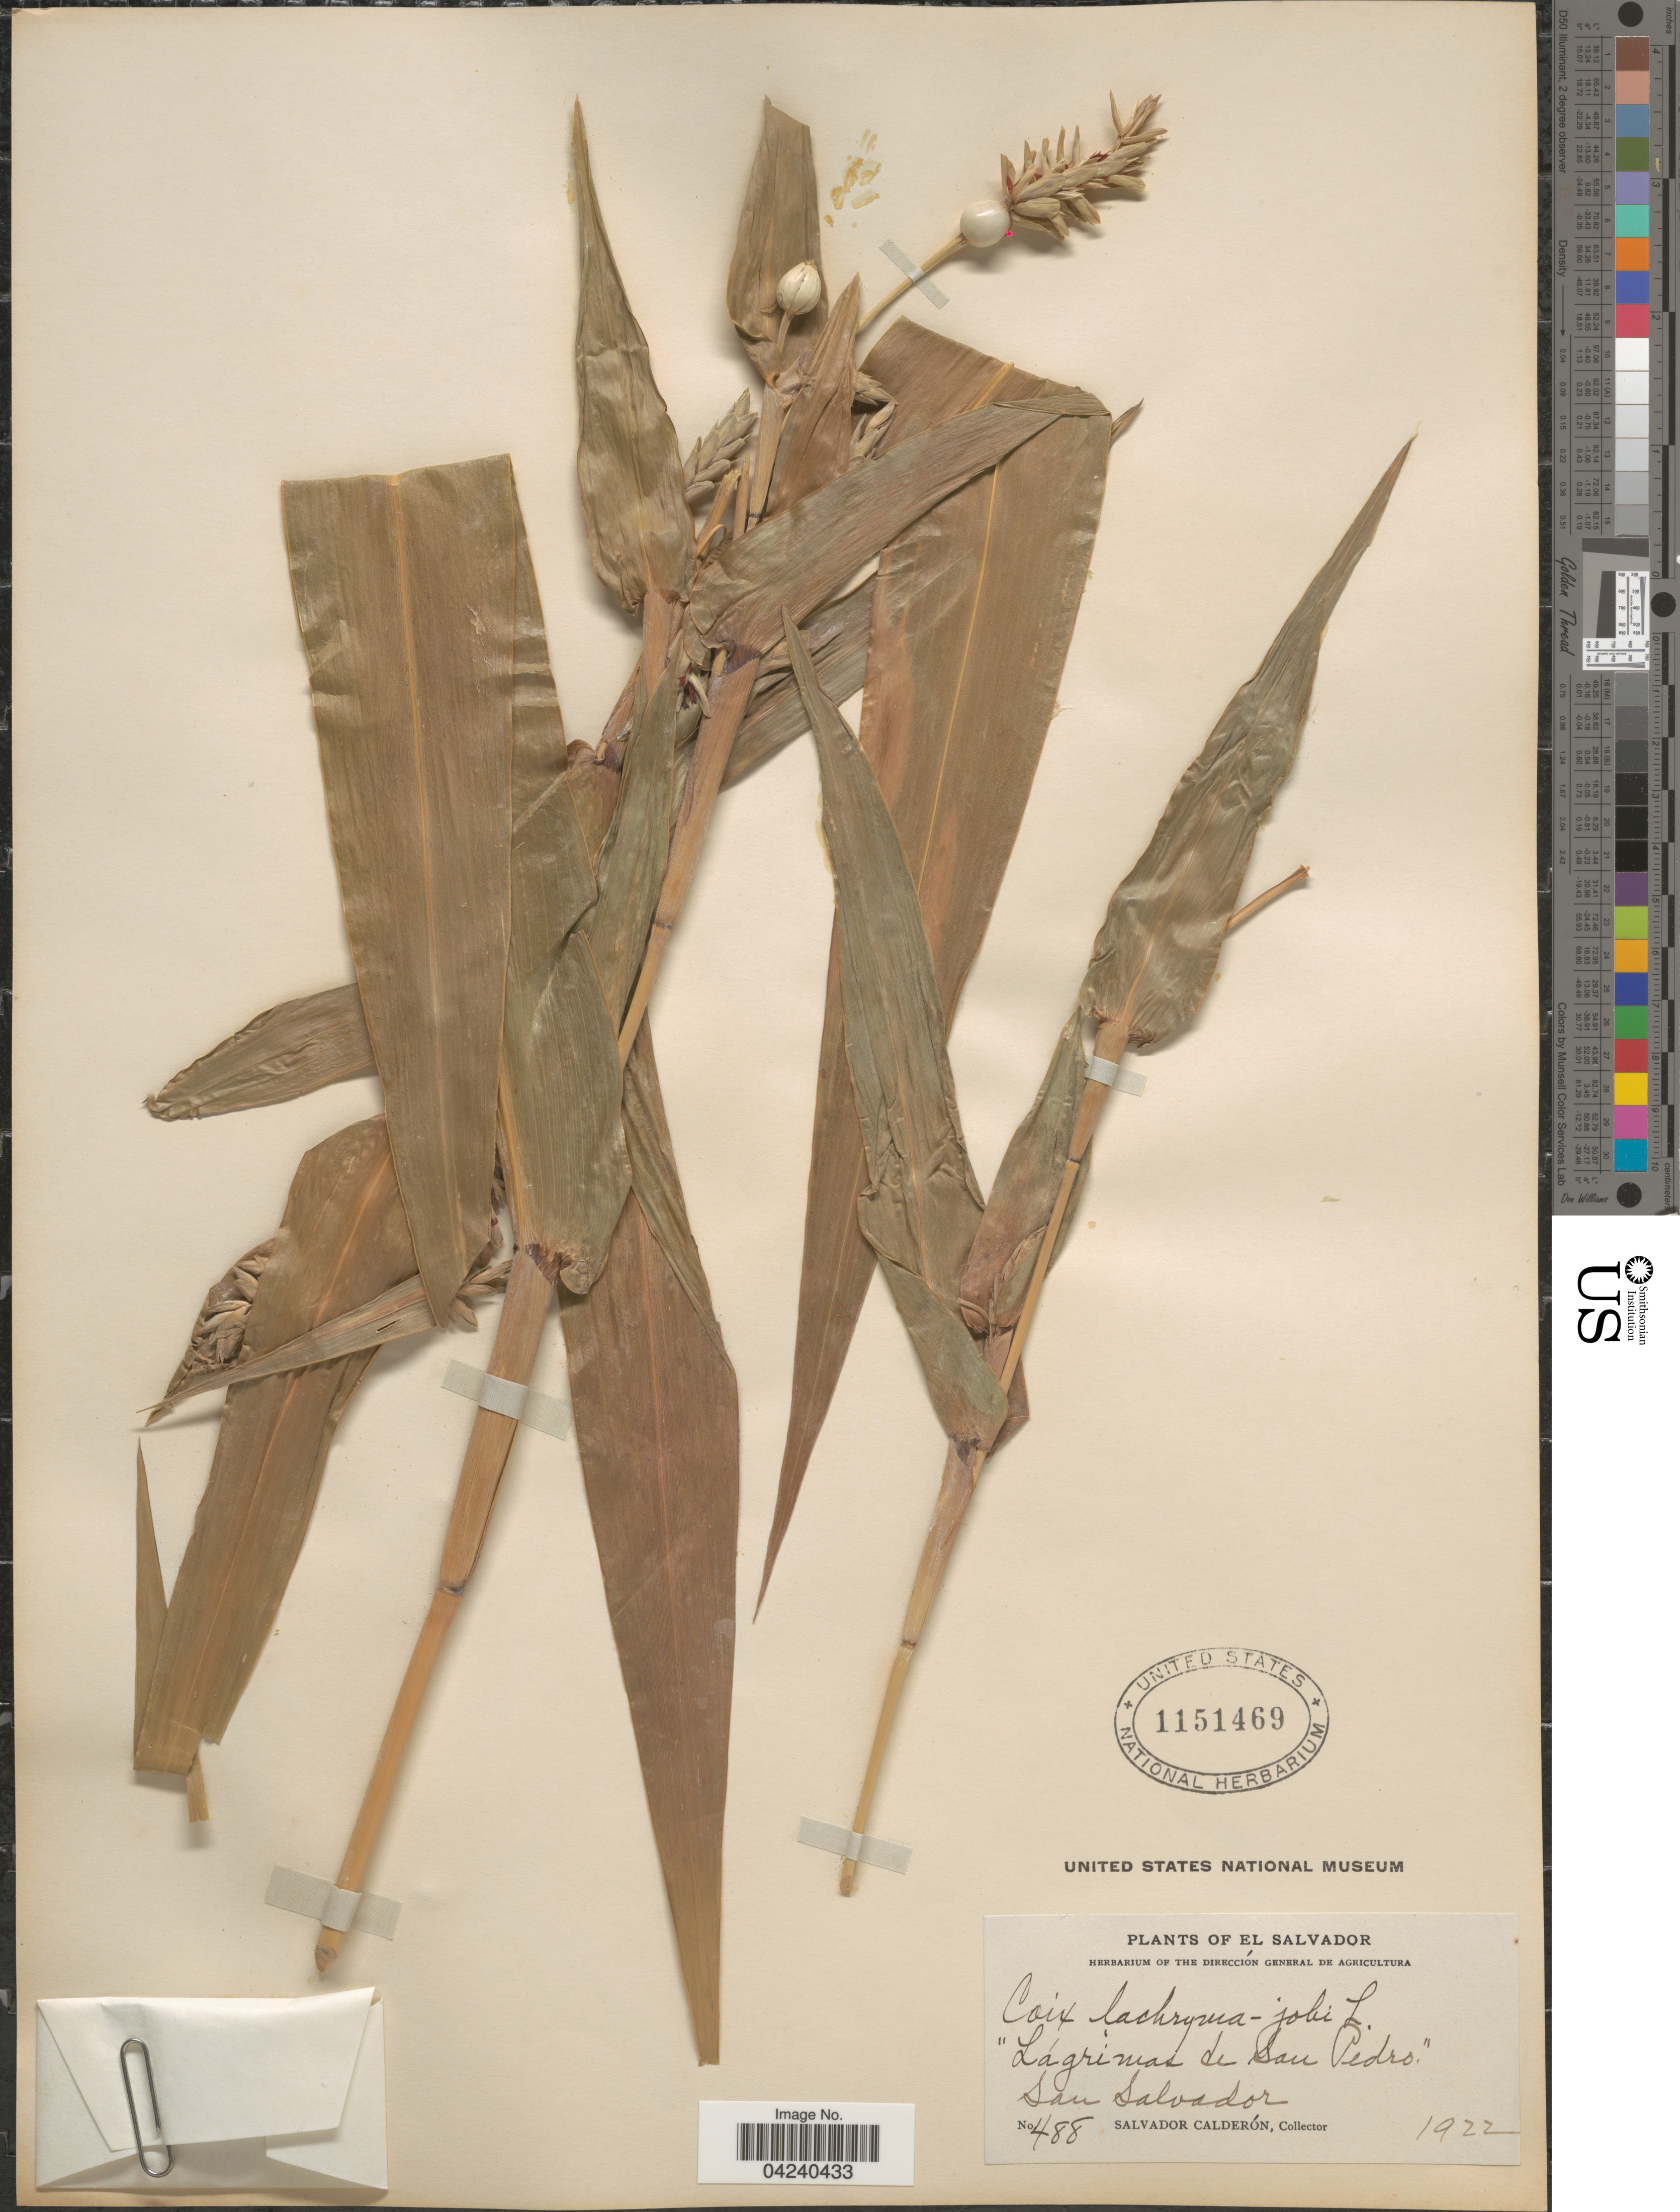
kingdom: Plantae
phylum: Tracheophyta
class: Liliopsida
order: Poales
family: Poaceae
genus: Coix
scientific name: Coix lacryma-jobi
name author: L.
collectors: S. Calderón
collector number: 488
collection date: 1922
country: El Salvador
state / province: San Salvador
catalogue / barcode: US 1151469